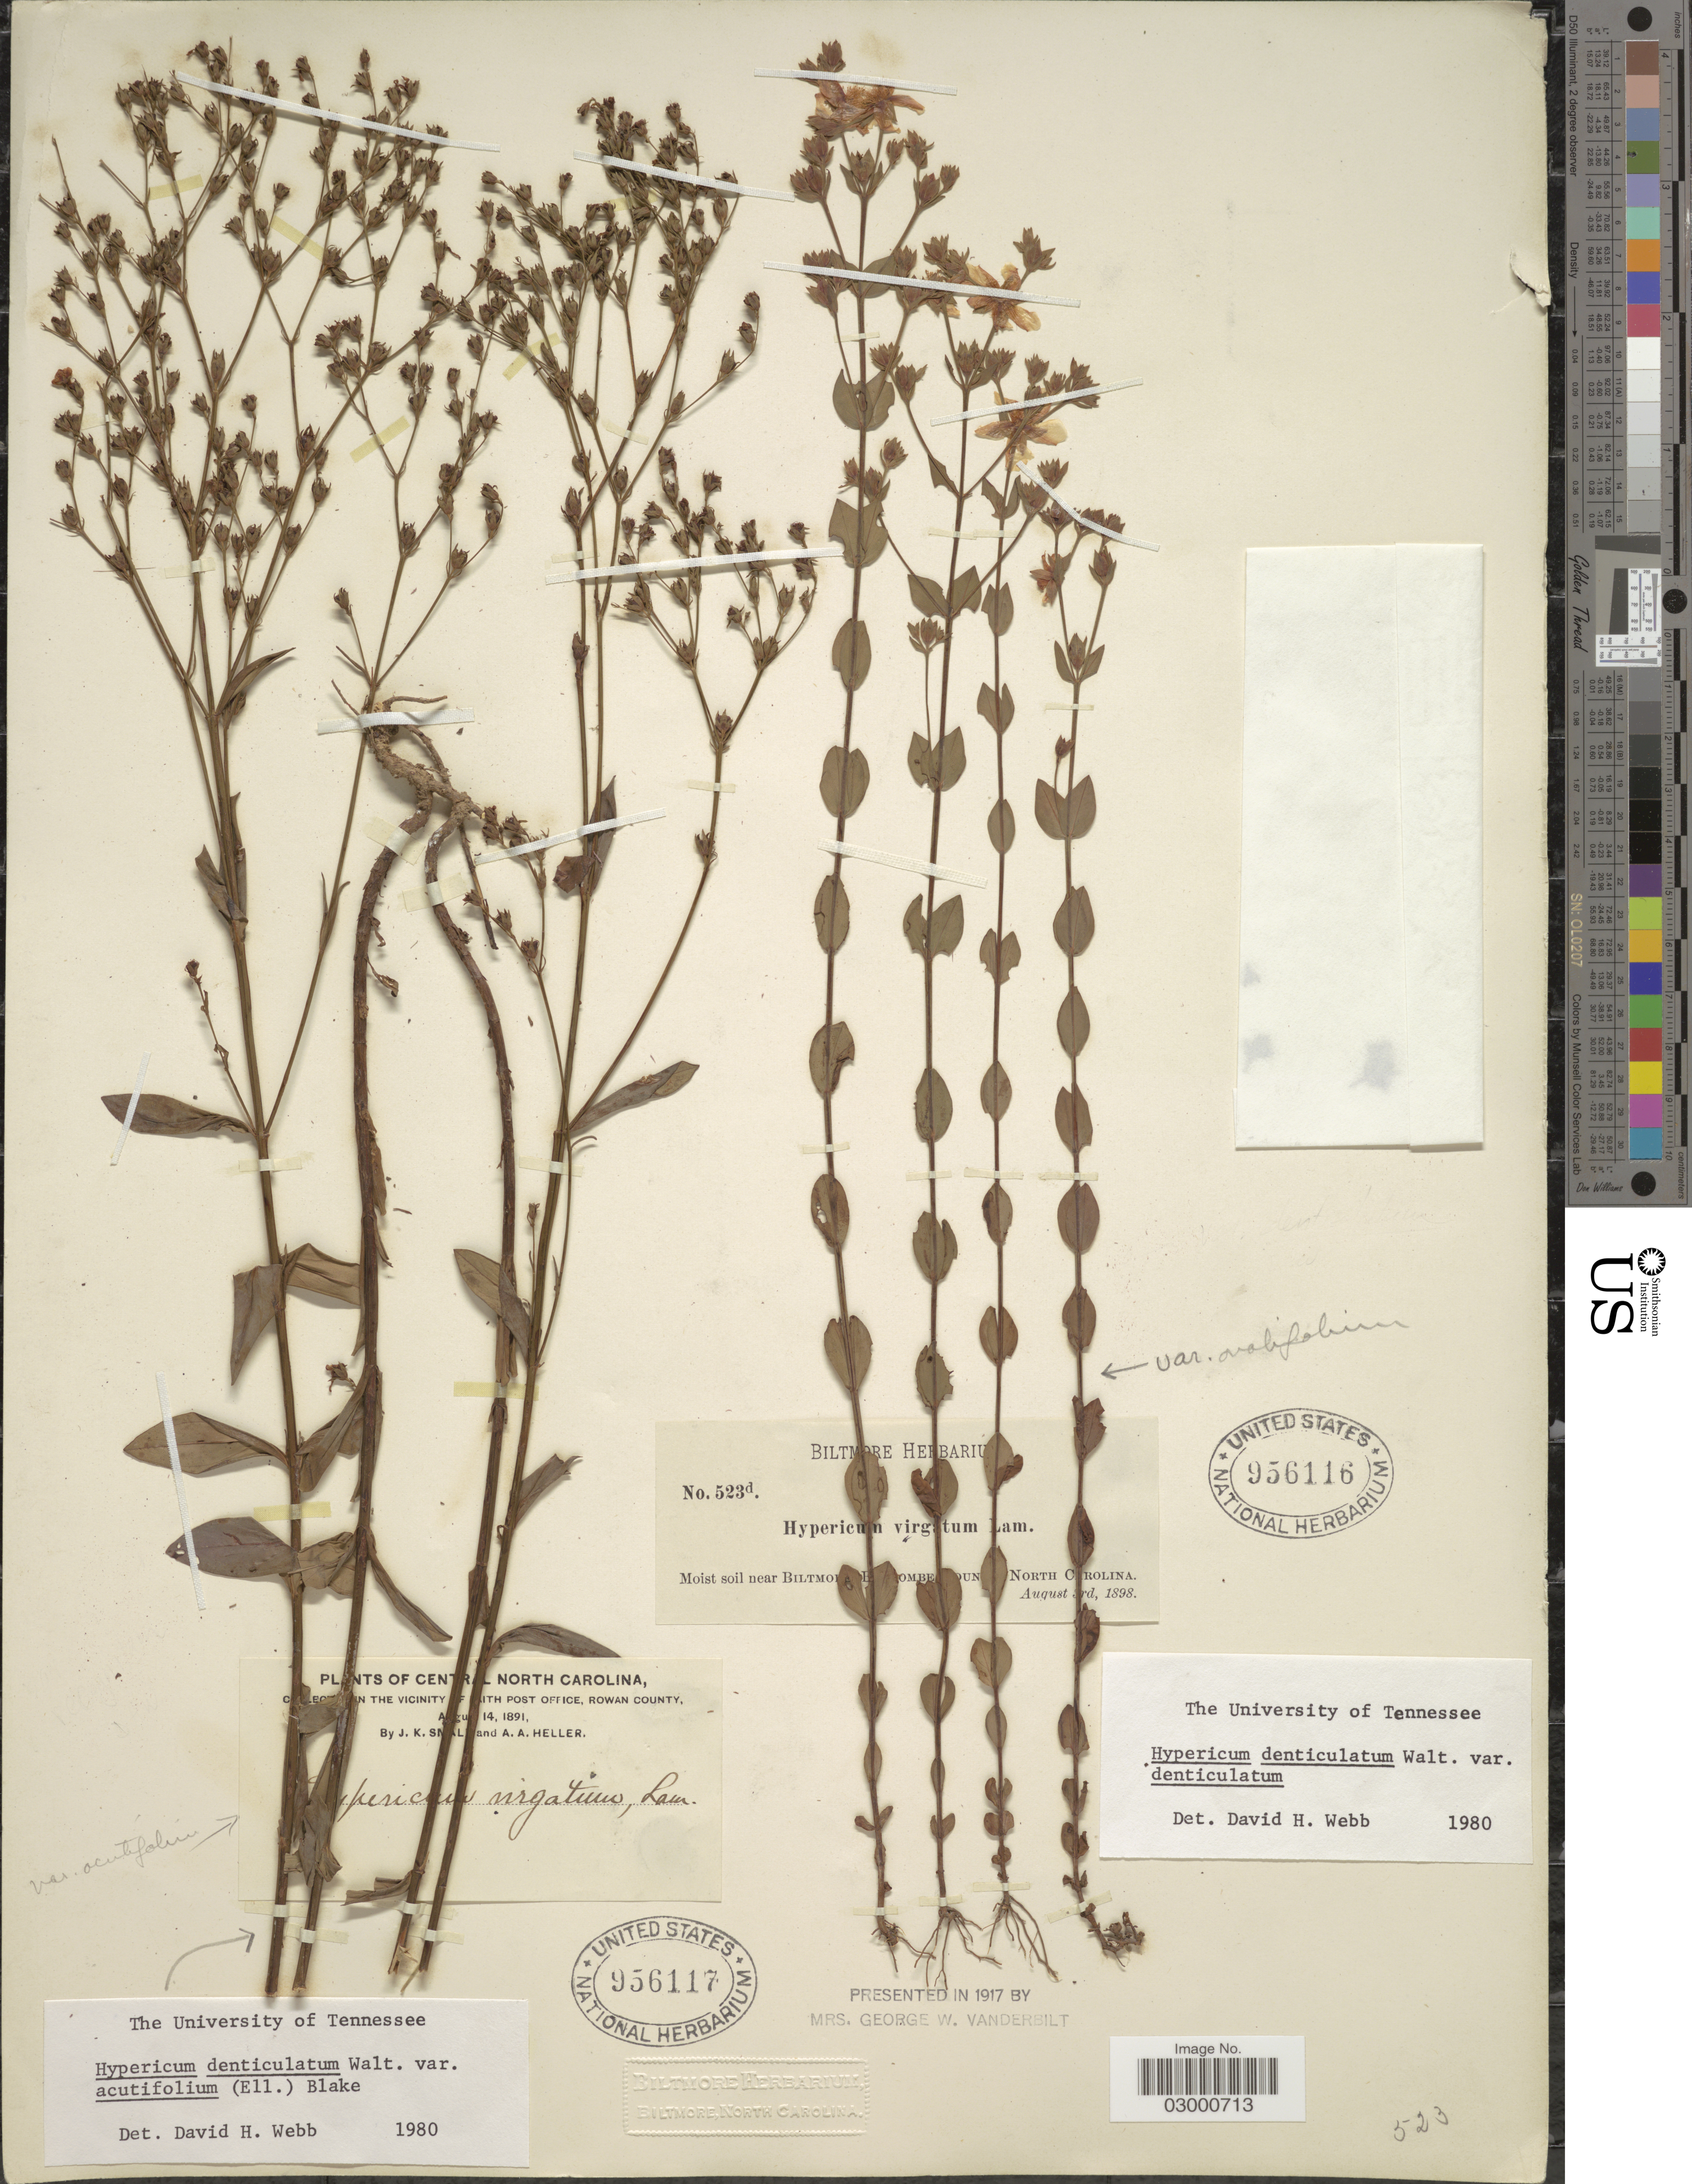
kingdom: Plantae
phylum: Tracheophyta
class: Magnoliopsida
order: Malpighiales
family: Hypericaceae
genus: Hypericum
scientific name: Hypericum denticulatum var. denticulatum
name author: Walter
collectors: J. K. Small & A. A. Heller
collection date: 1891-08-14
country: United States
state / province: North Carolina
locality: Central North Carolina. In the vicinity of Faith Post Office, Rowan County.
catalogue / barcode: US 956117